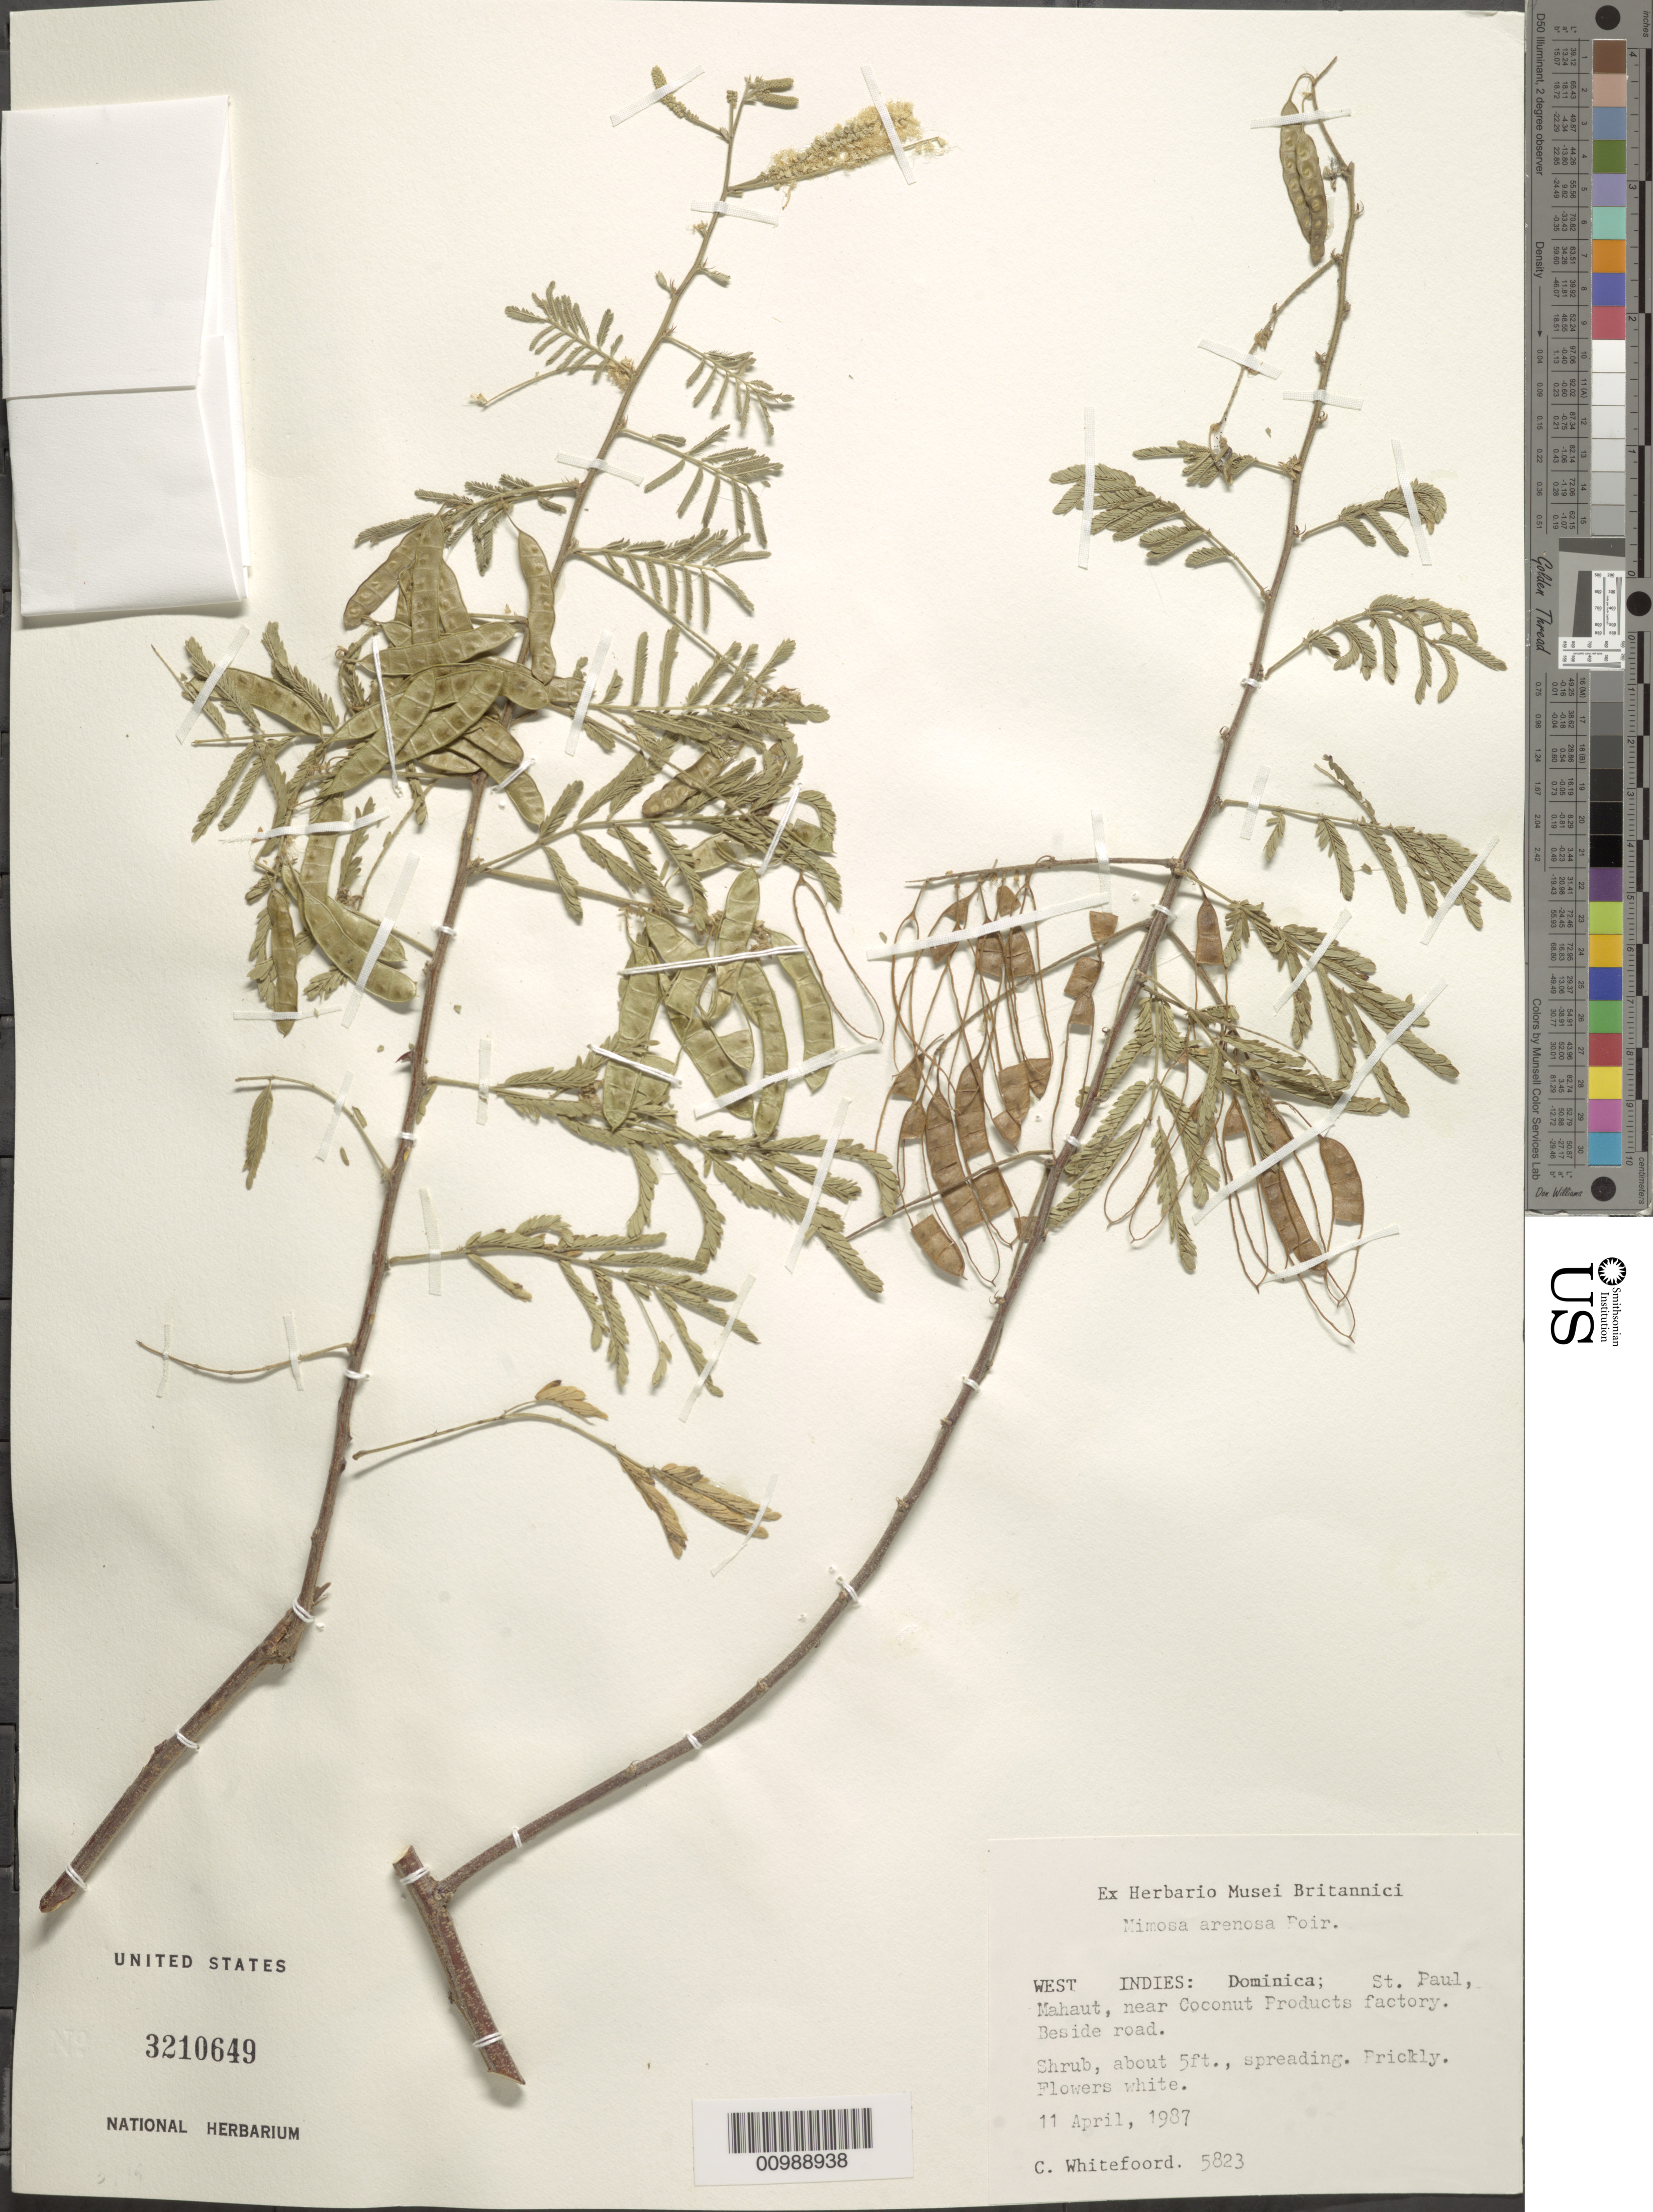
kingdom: Plantae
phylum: Tracheophyta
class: Magnoliopsida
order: Fabales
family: Fabaceae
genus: Mimosa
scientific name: Mimosa arenosa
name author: (Willd.) Poir.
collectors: C. Whitefoord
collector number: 5823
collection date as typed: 11 Apr 1987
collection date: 1987-04-11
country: Dominica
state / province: St. Paul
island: Dominica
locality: Mahaut, near Coconut Factory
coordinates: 0 N, 0 E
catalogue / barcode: US 3210649